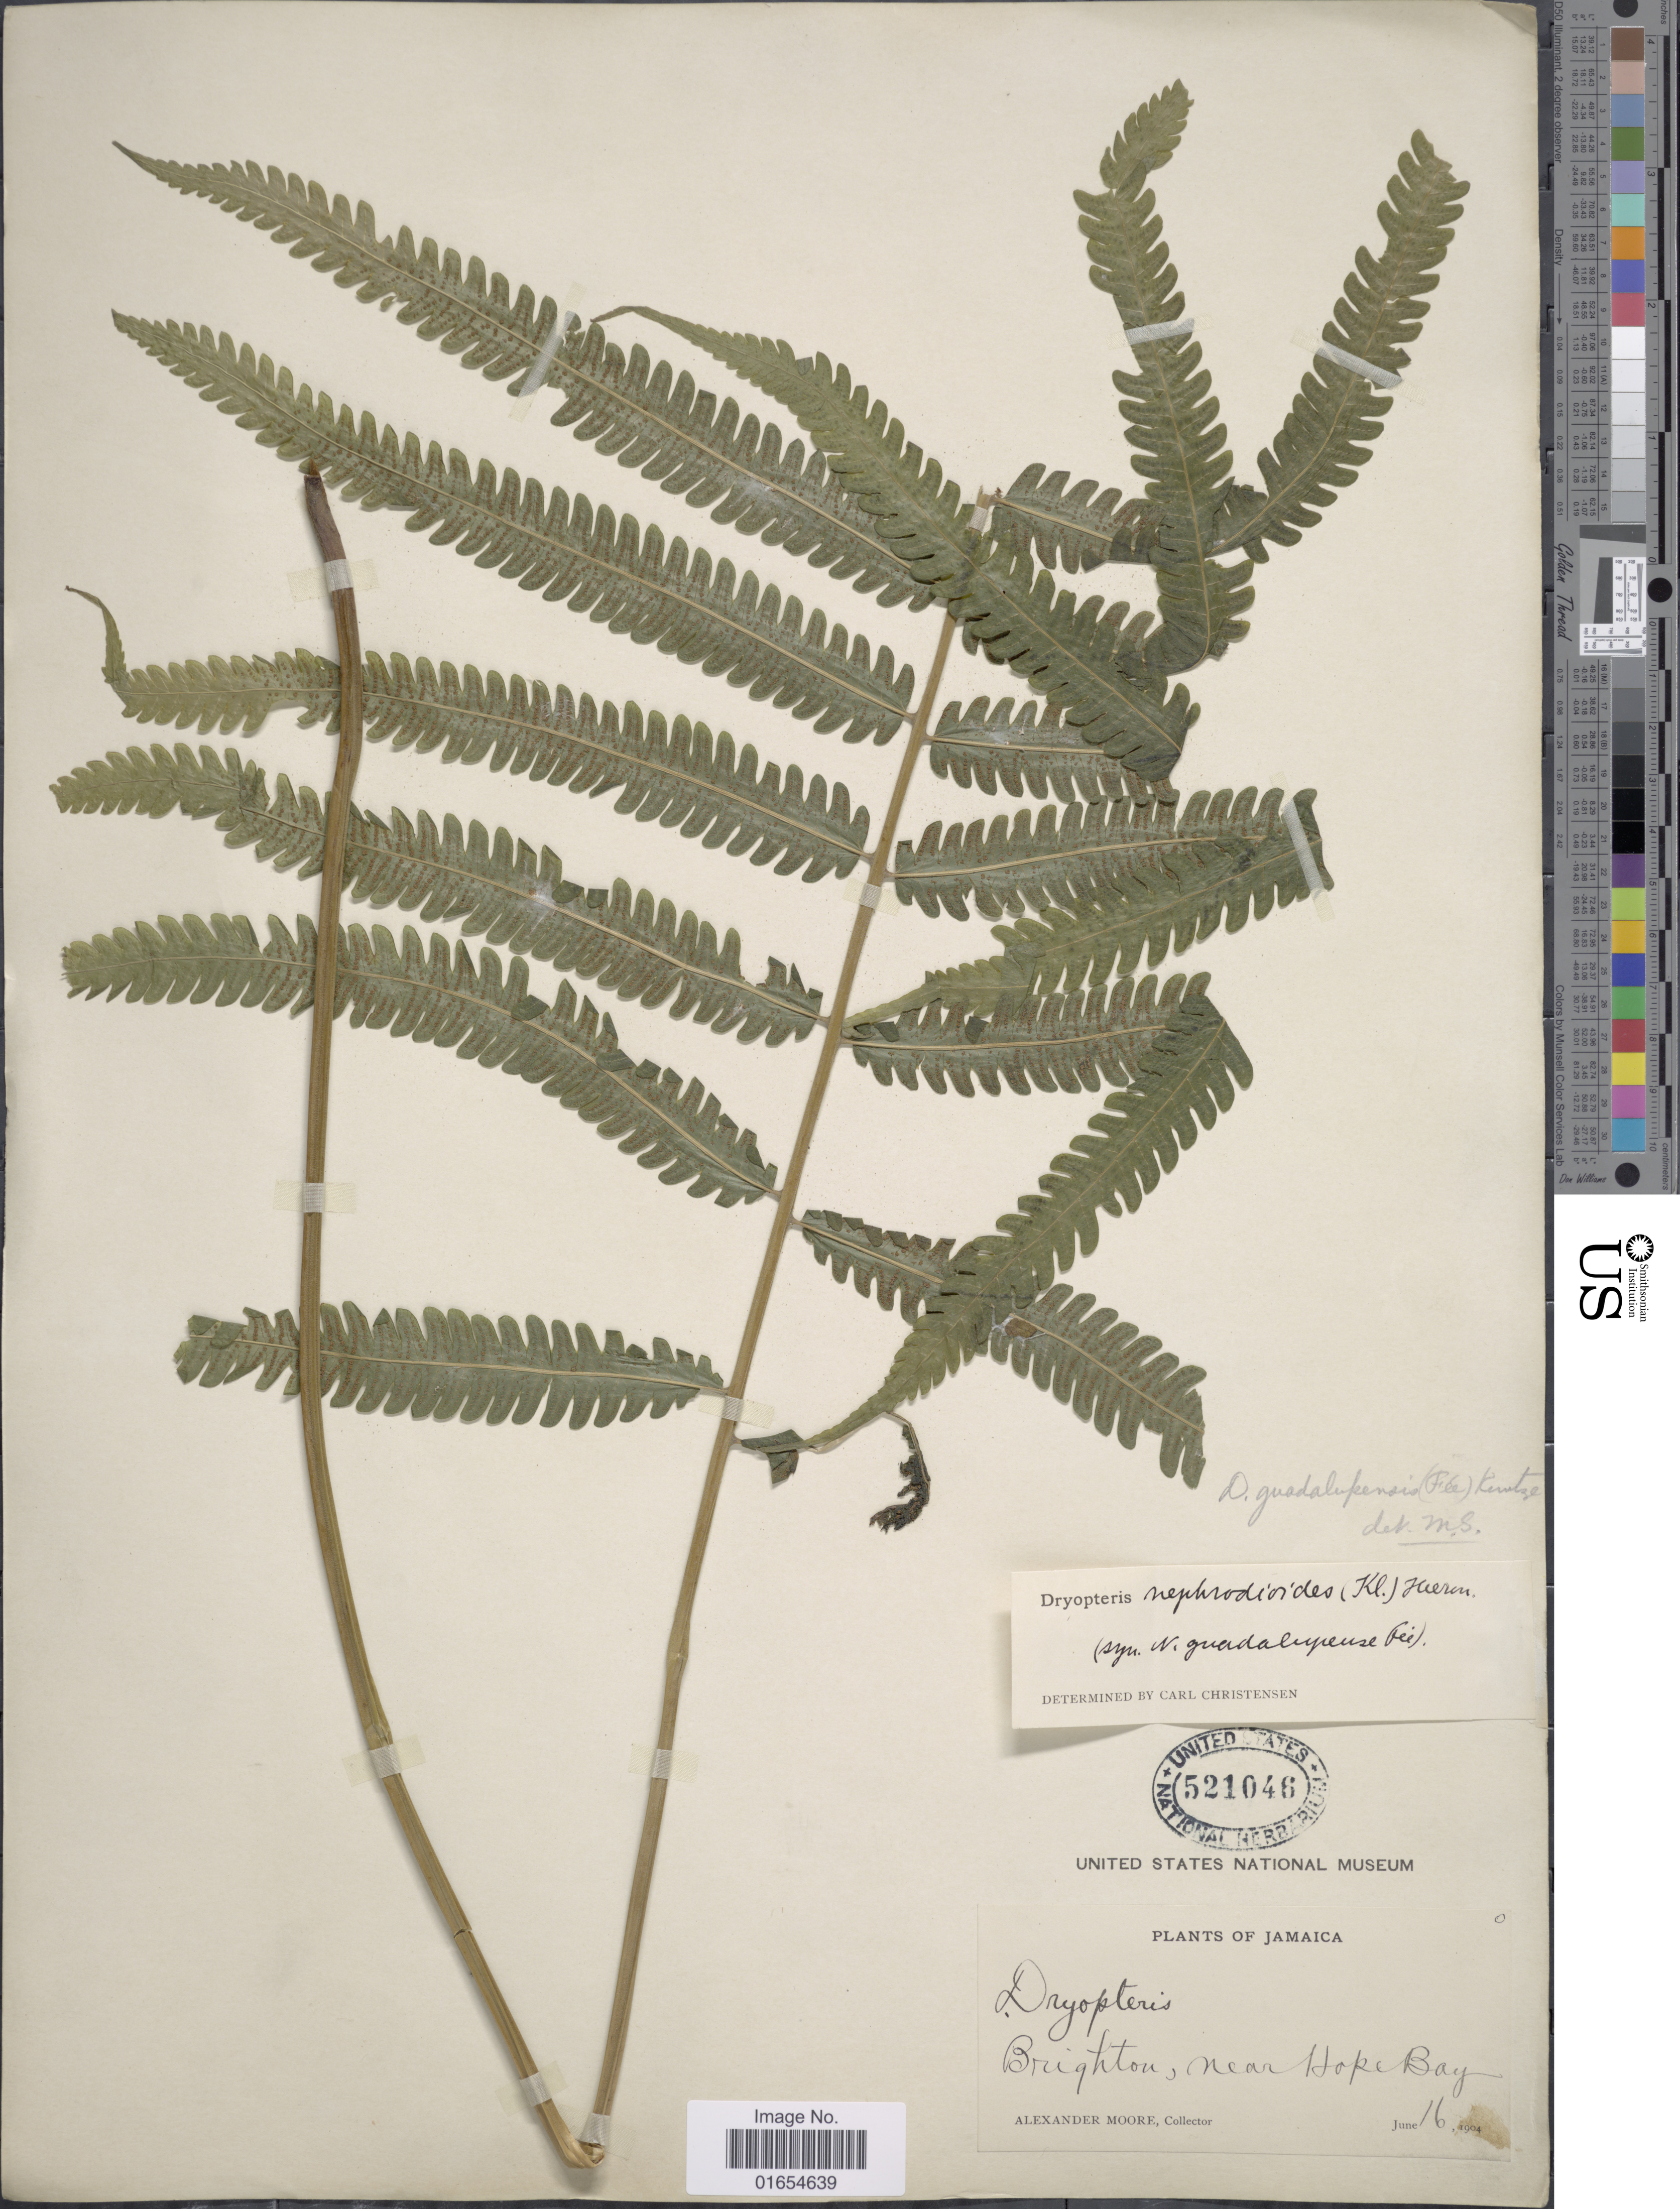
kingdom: Plantae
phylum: Tracheophyta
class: Polypodiopsida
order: Polypodiales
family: Thelypteridaceae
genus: Goniopteris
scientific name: Goniopteris nephrodioides (Klotzsch) comb. nov., ined 2015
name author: (Klotzsch)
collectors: A. Moore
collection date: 1904-06-16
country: Jamaica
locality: Brighton, near Hope Bay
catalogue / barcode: US 521046